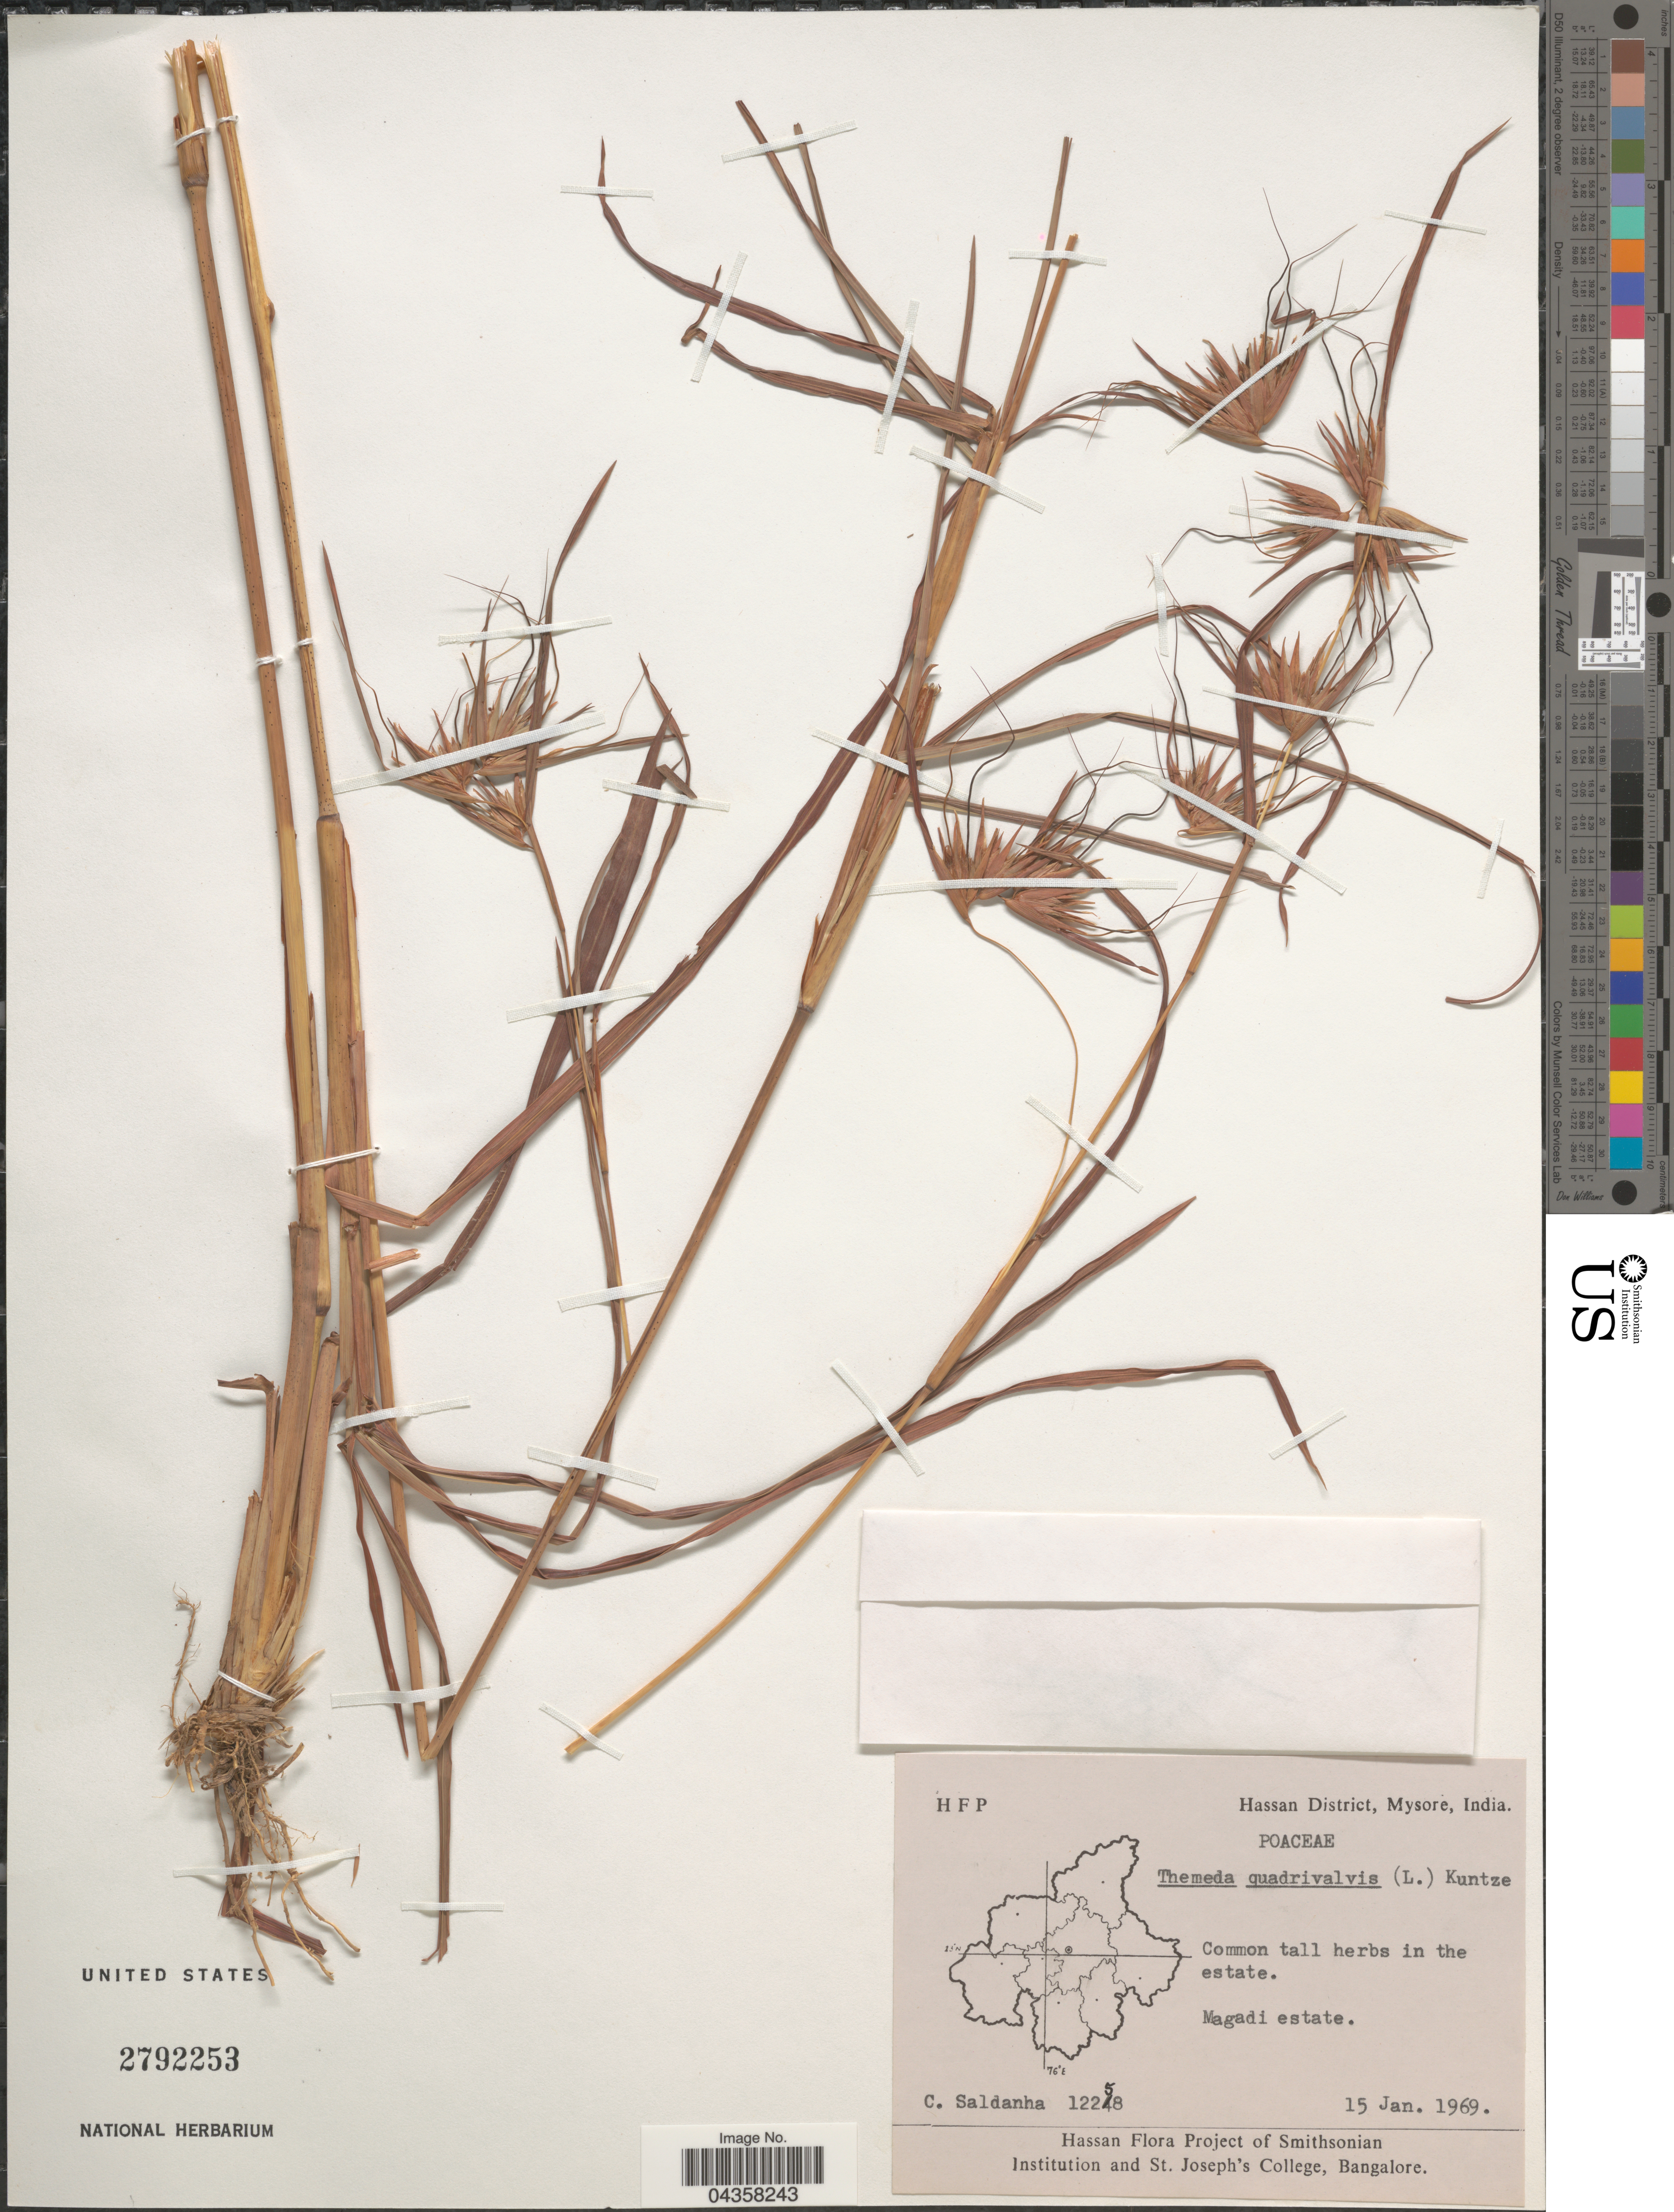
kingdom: Plantae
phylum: Tracheophyta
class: Liliopsida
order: Poales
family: Poaceae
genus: Themeda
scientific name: Themeda quadrivalvis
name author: (L.) Kuntze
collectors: C. Saldanha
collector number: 12258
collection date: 1969-01-15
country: India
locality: Hassan District, Mysore. Magadi estate.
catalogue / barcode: US 2792253